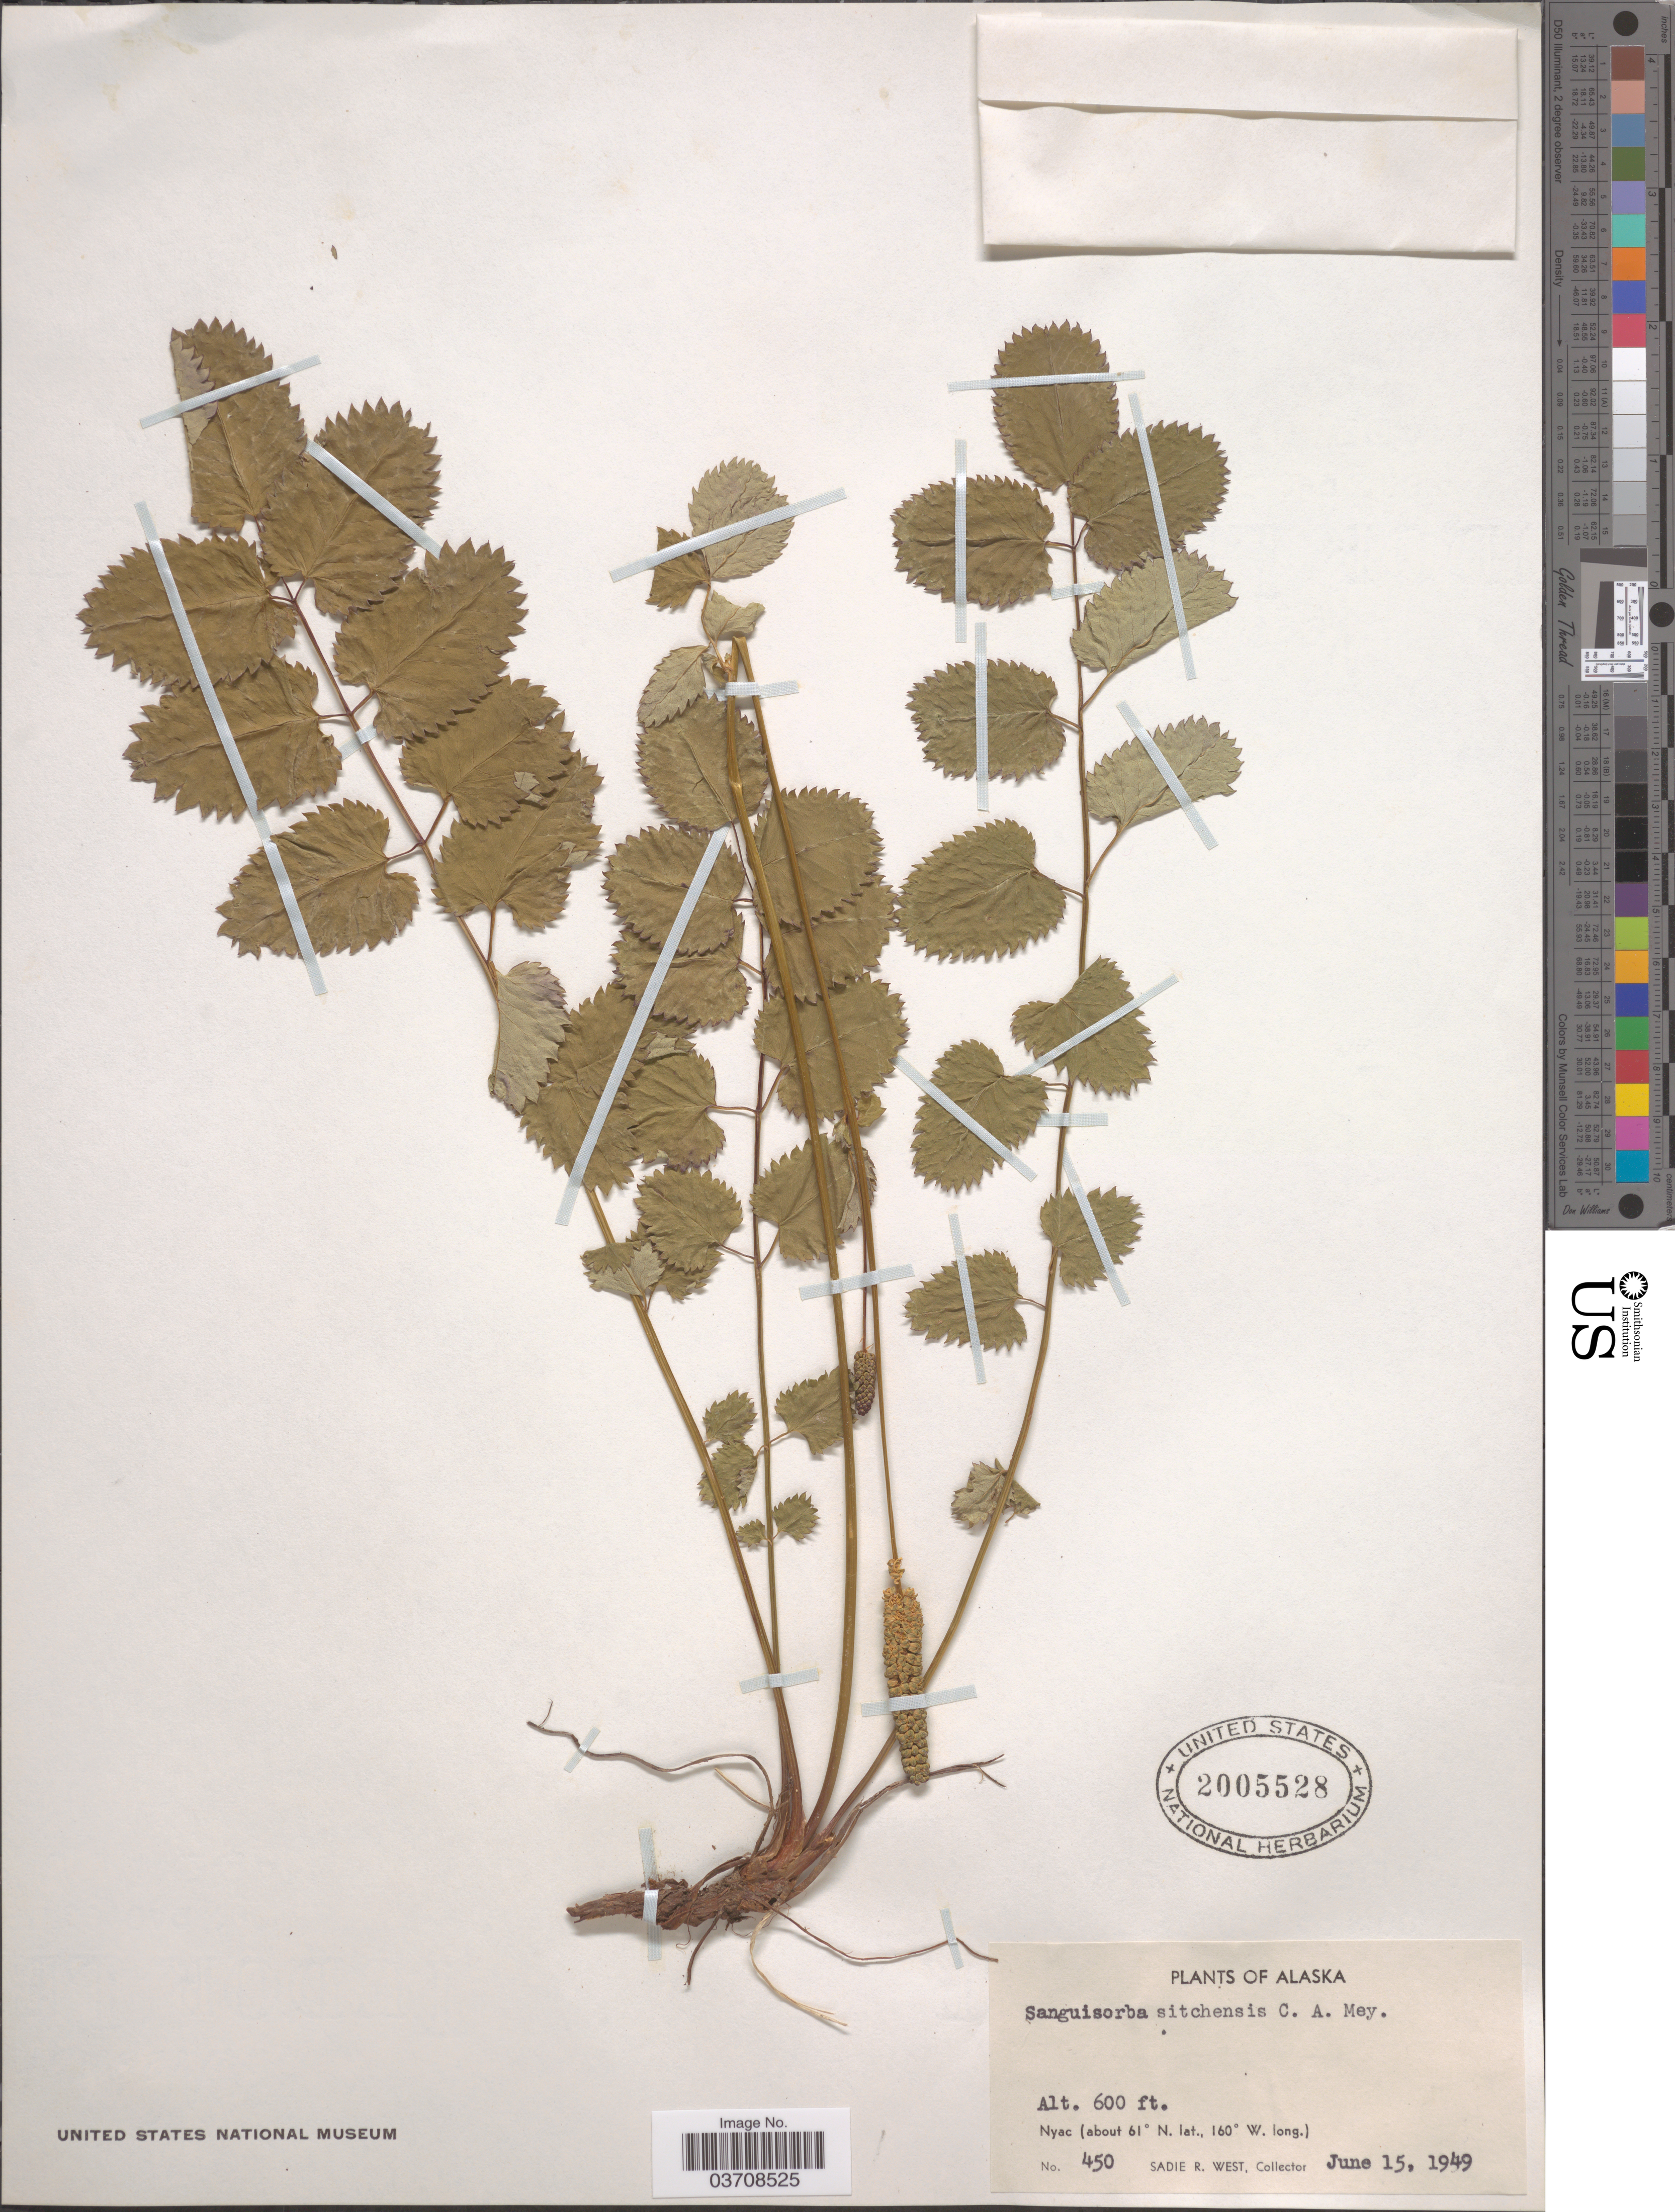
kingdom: Plantae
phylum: Tracheophyta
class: Magnoliopsida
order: Rosales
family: Rosaceae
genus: Sanguisorba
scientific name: Sanguisorba stipulata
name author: Raf.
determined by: Strong, Mark T., (BOT), Smithsonian Institution - National Museum of Natural History (UNITED STATES)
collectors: S. R. West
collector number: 450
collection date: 1949-06-15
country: United States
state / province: Alaska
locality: Nyac.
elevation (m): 183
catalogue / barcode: US 2005528